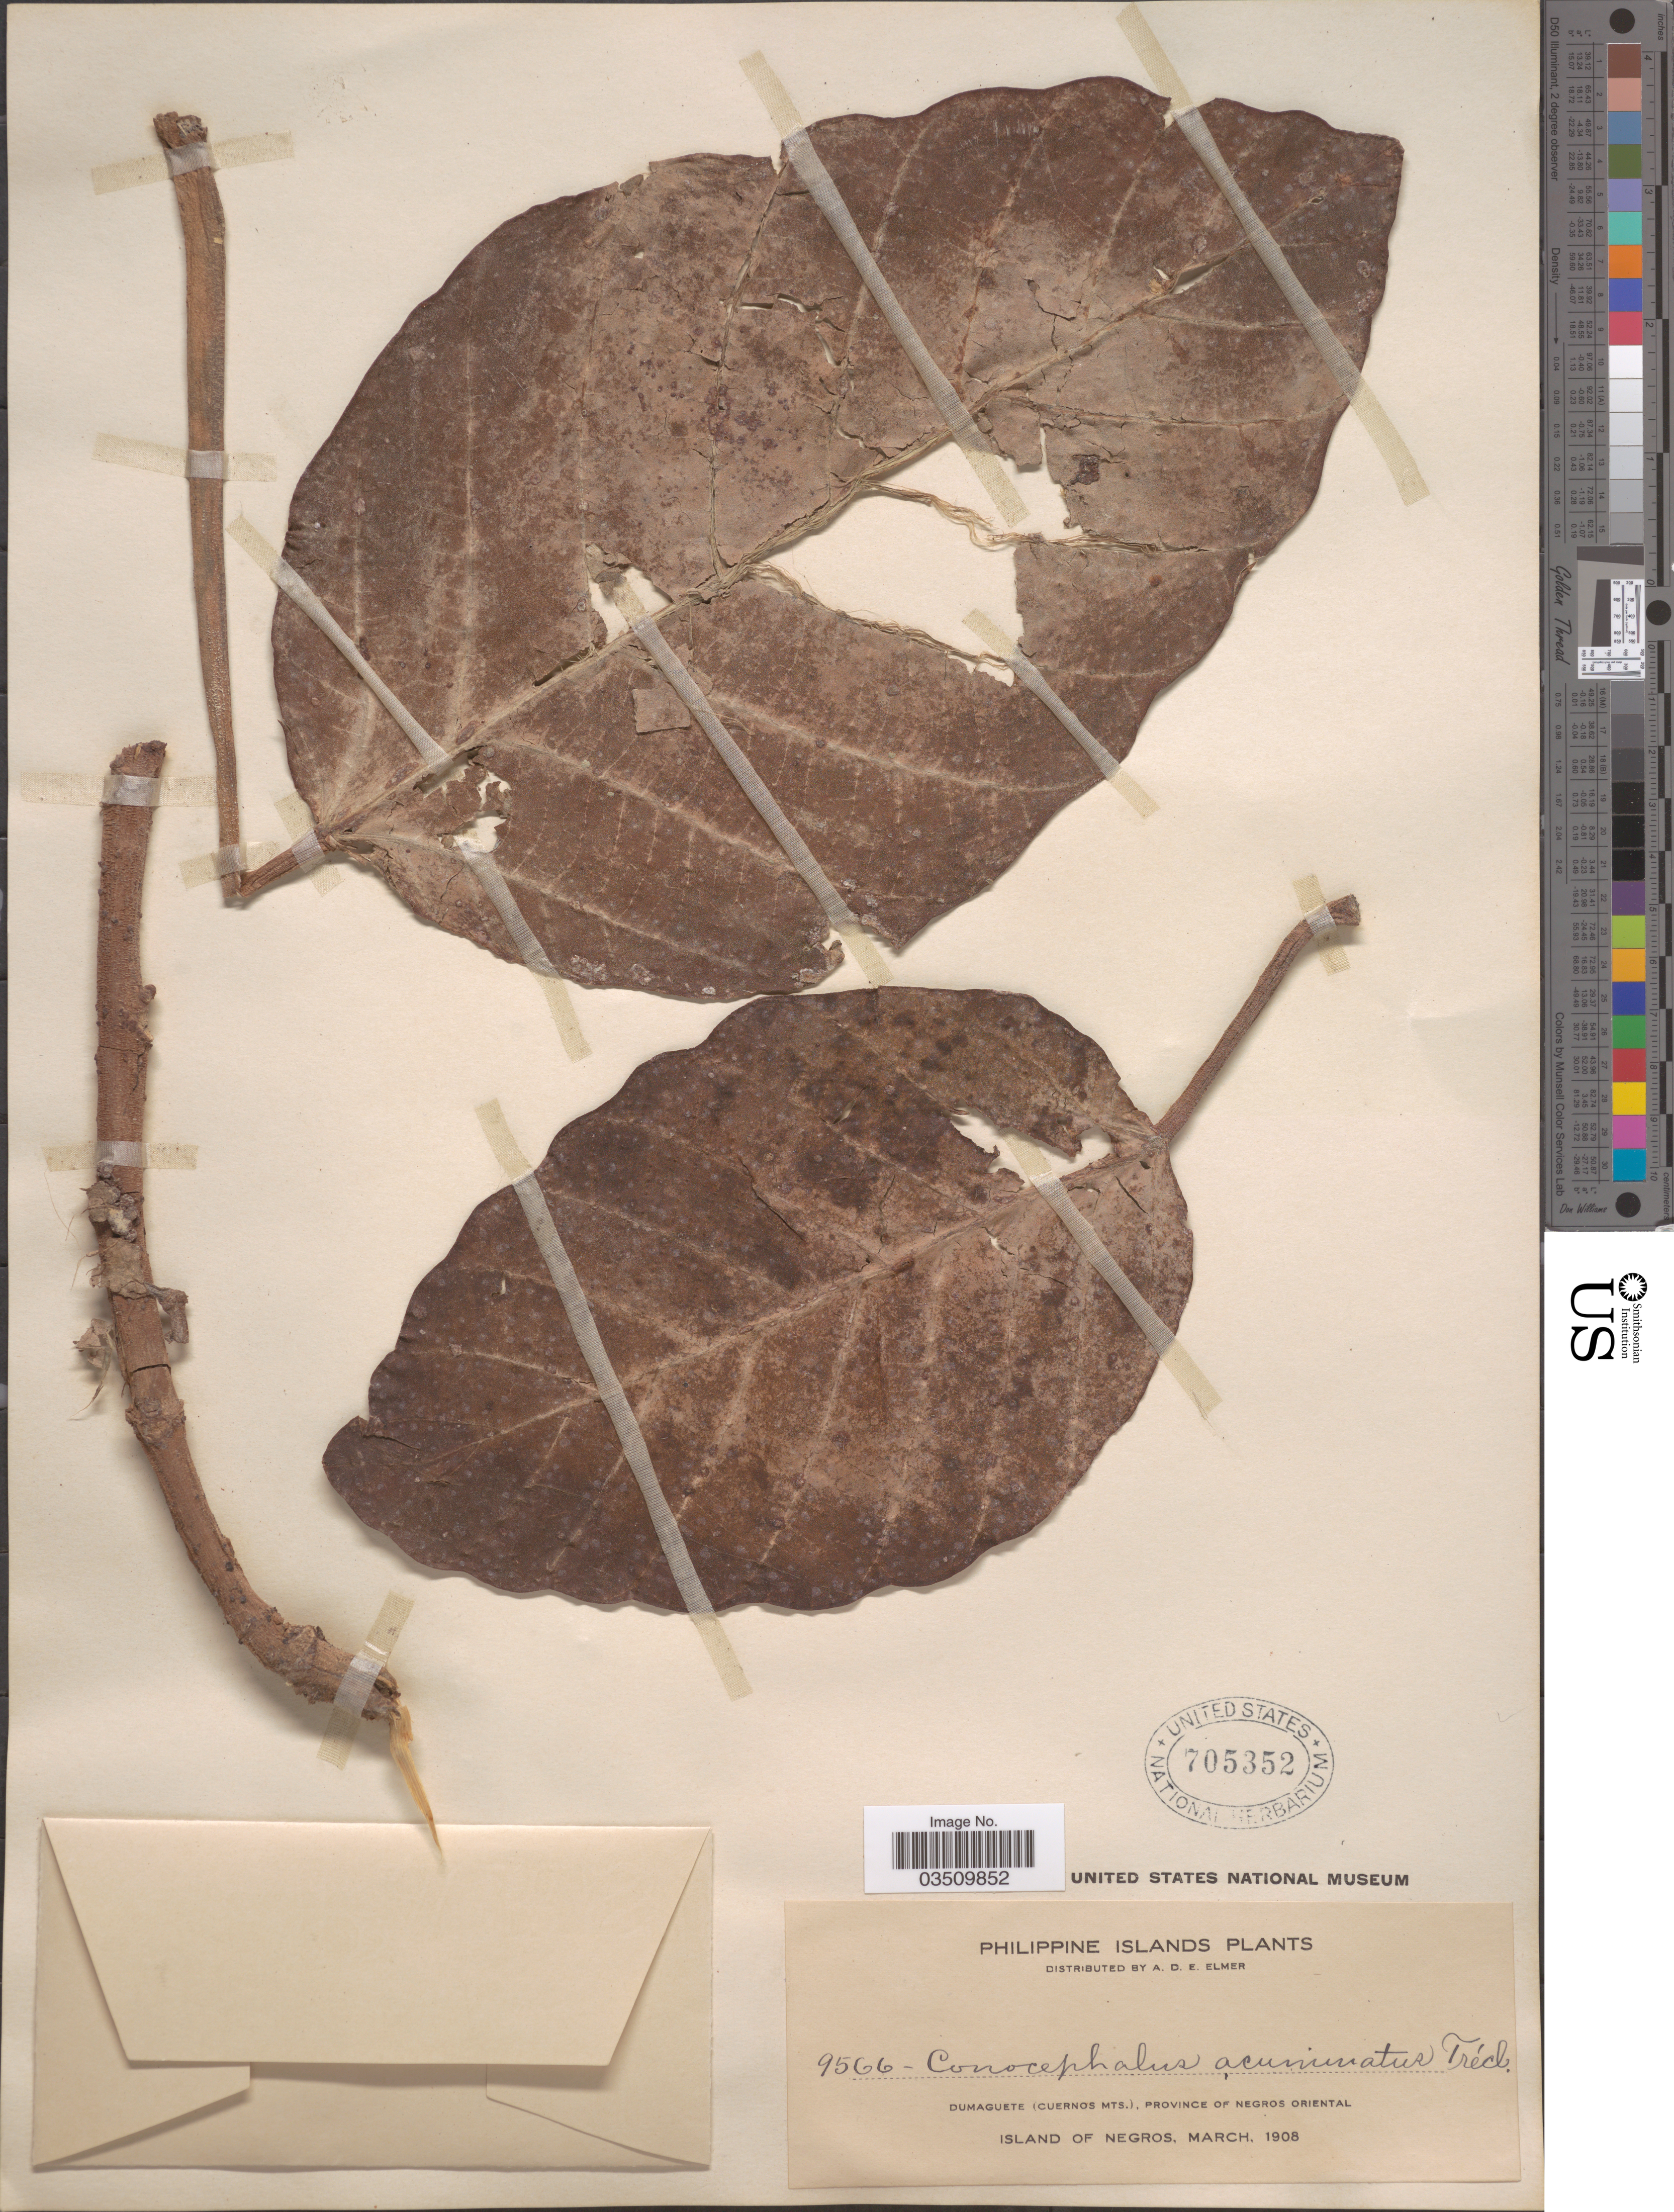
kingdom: Plantae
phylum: Tracheophyta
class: Magnoliopsida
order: Rosales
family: Urticaceae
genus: Poikilospermum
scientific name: Poikilospermum acuminatum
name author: (Trécul) Merr.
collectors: A. D. E. Elmer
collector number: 9566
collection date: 1908-03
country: Philippines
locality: Philippine Islands. Dumaguete (Cuernos Mts.), Province of Negros Oriental. Island of Negros.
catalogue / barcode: US 705352